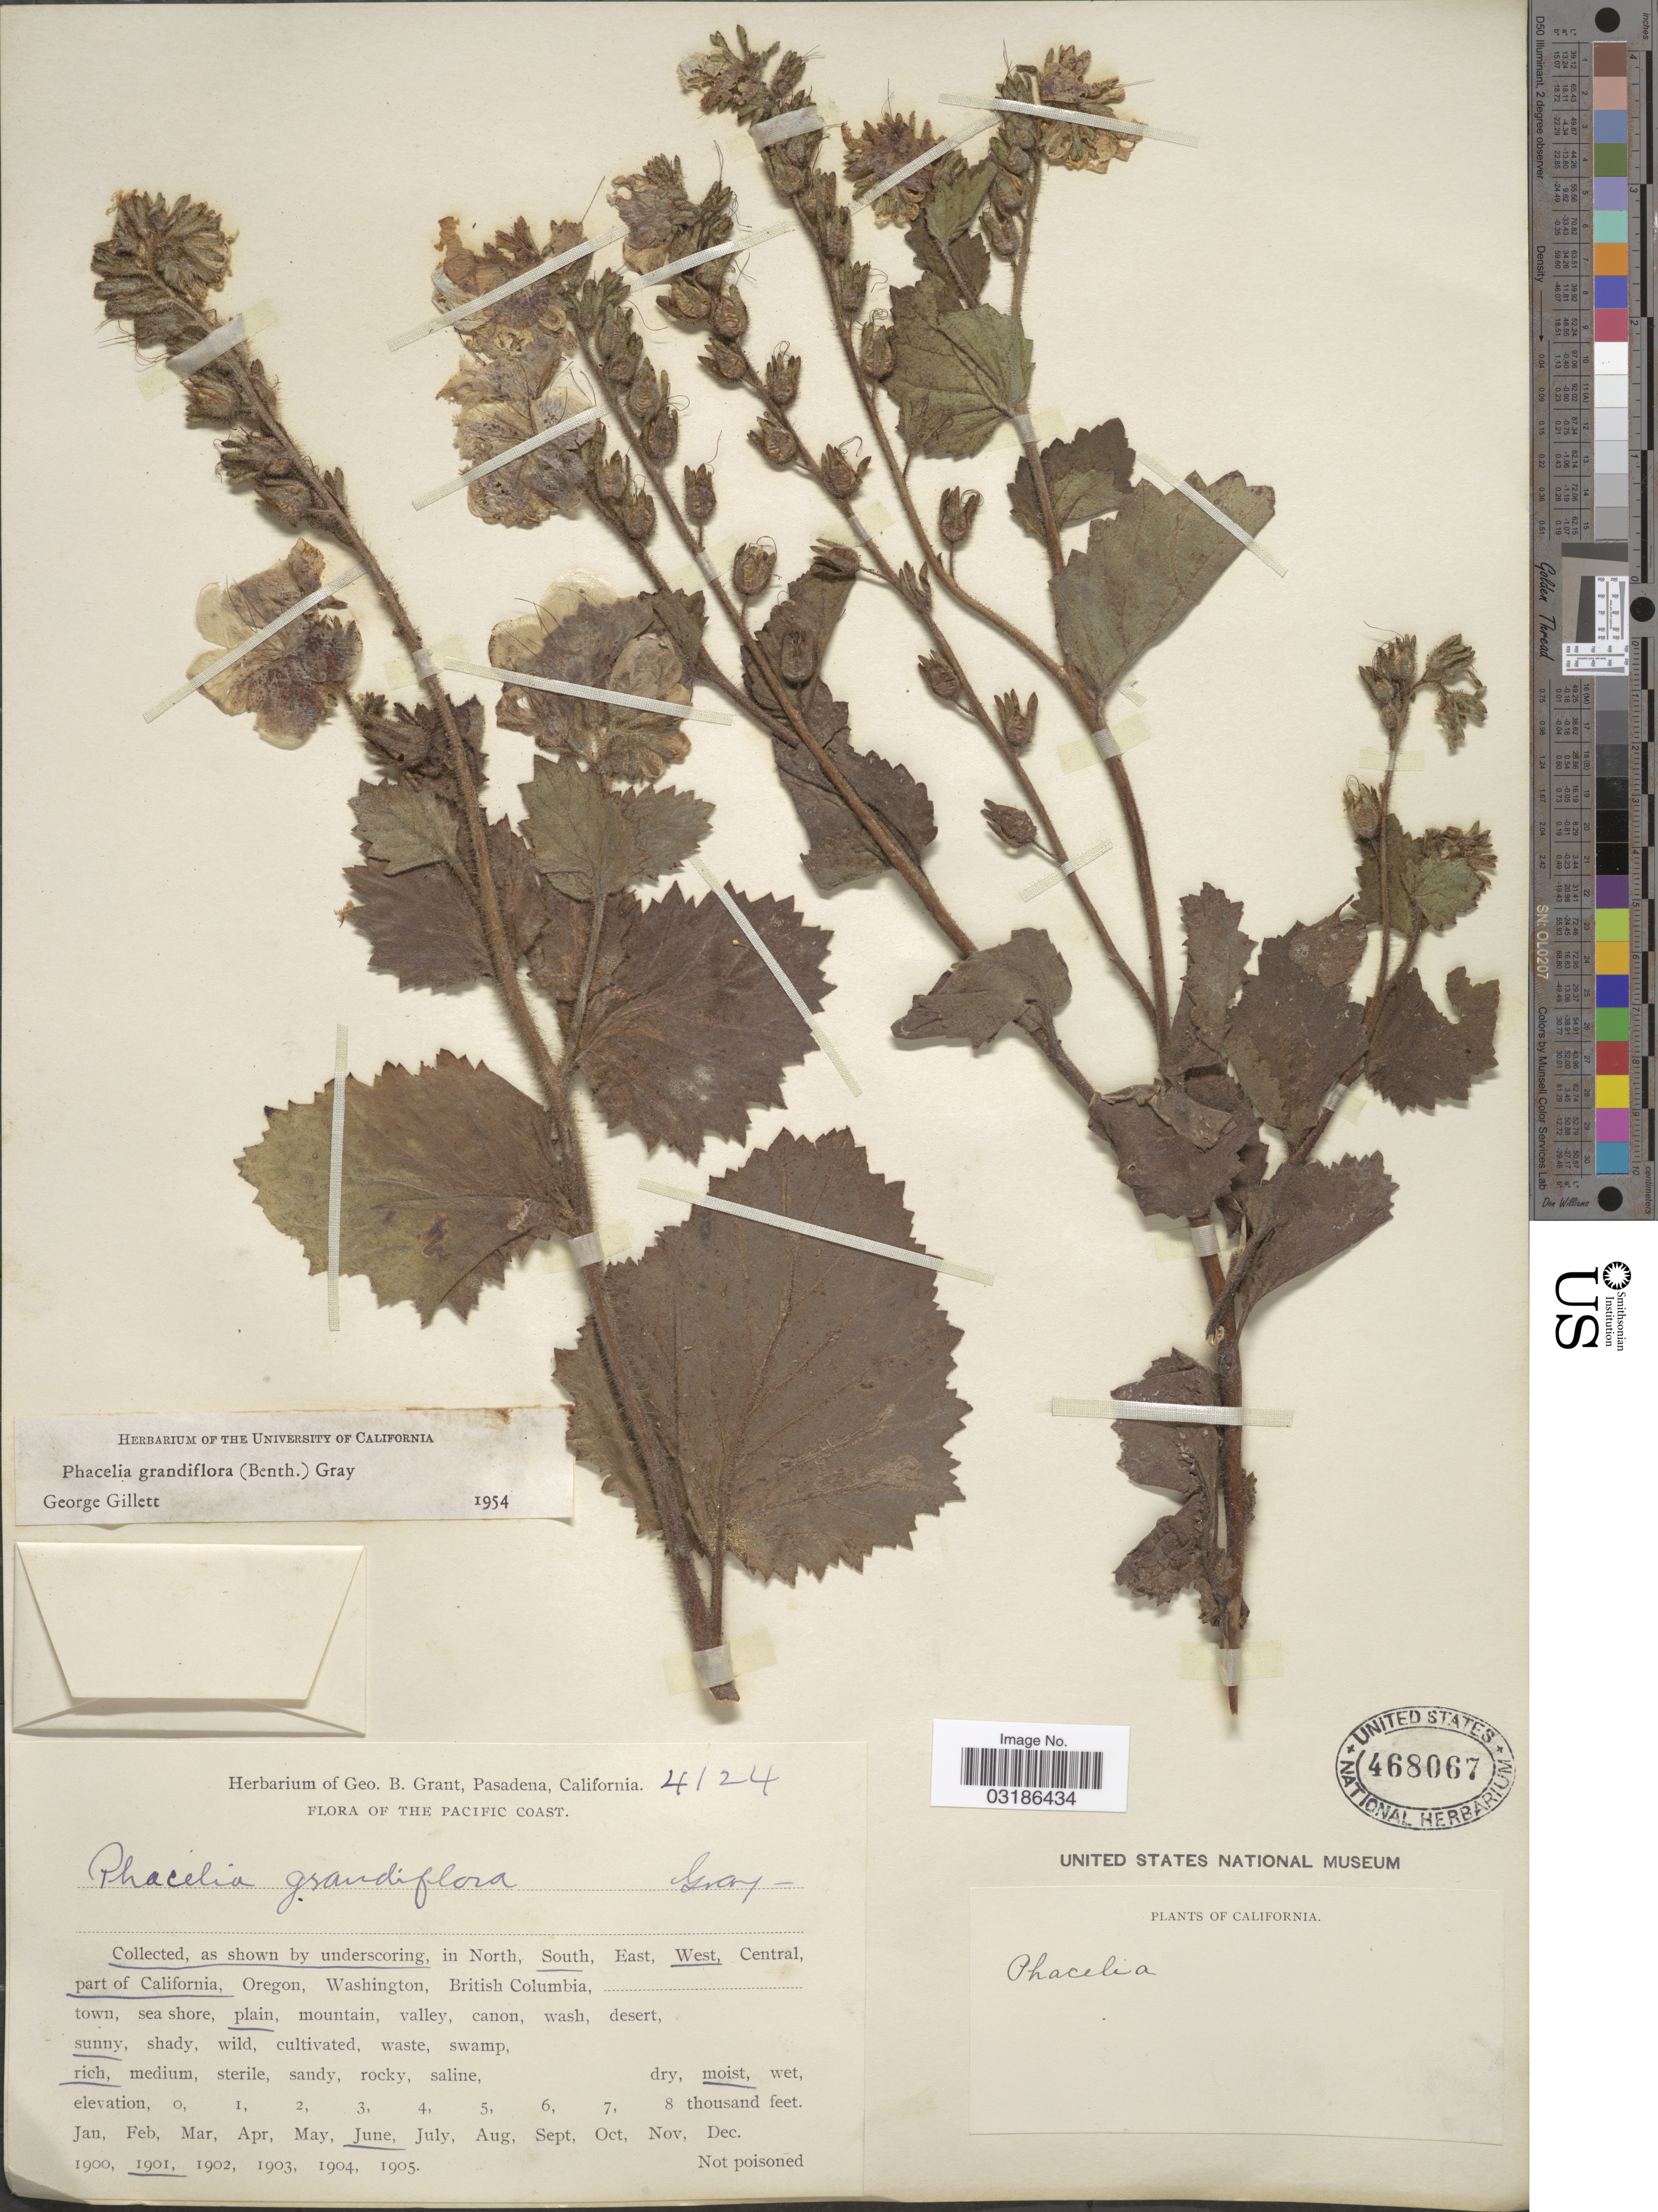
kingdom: Plantae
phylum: Tracheophyta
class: Magnoliopsida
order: Boraginales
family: Hydrophyllaceae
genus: Phacelia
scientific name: Phacelia grandiflora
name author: (Benth.) A. Gray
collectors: ex herb. Geo. B. Grant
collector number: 4124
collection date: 1901-06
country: United States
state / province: California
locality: Pacific Coast. South, West, part of California.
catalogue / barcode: US 468067